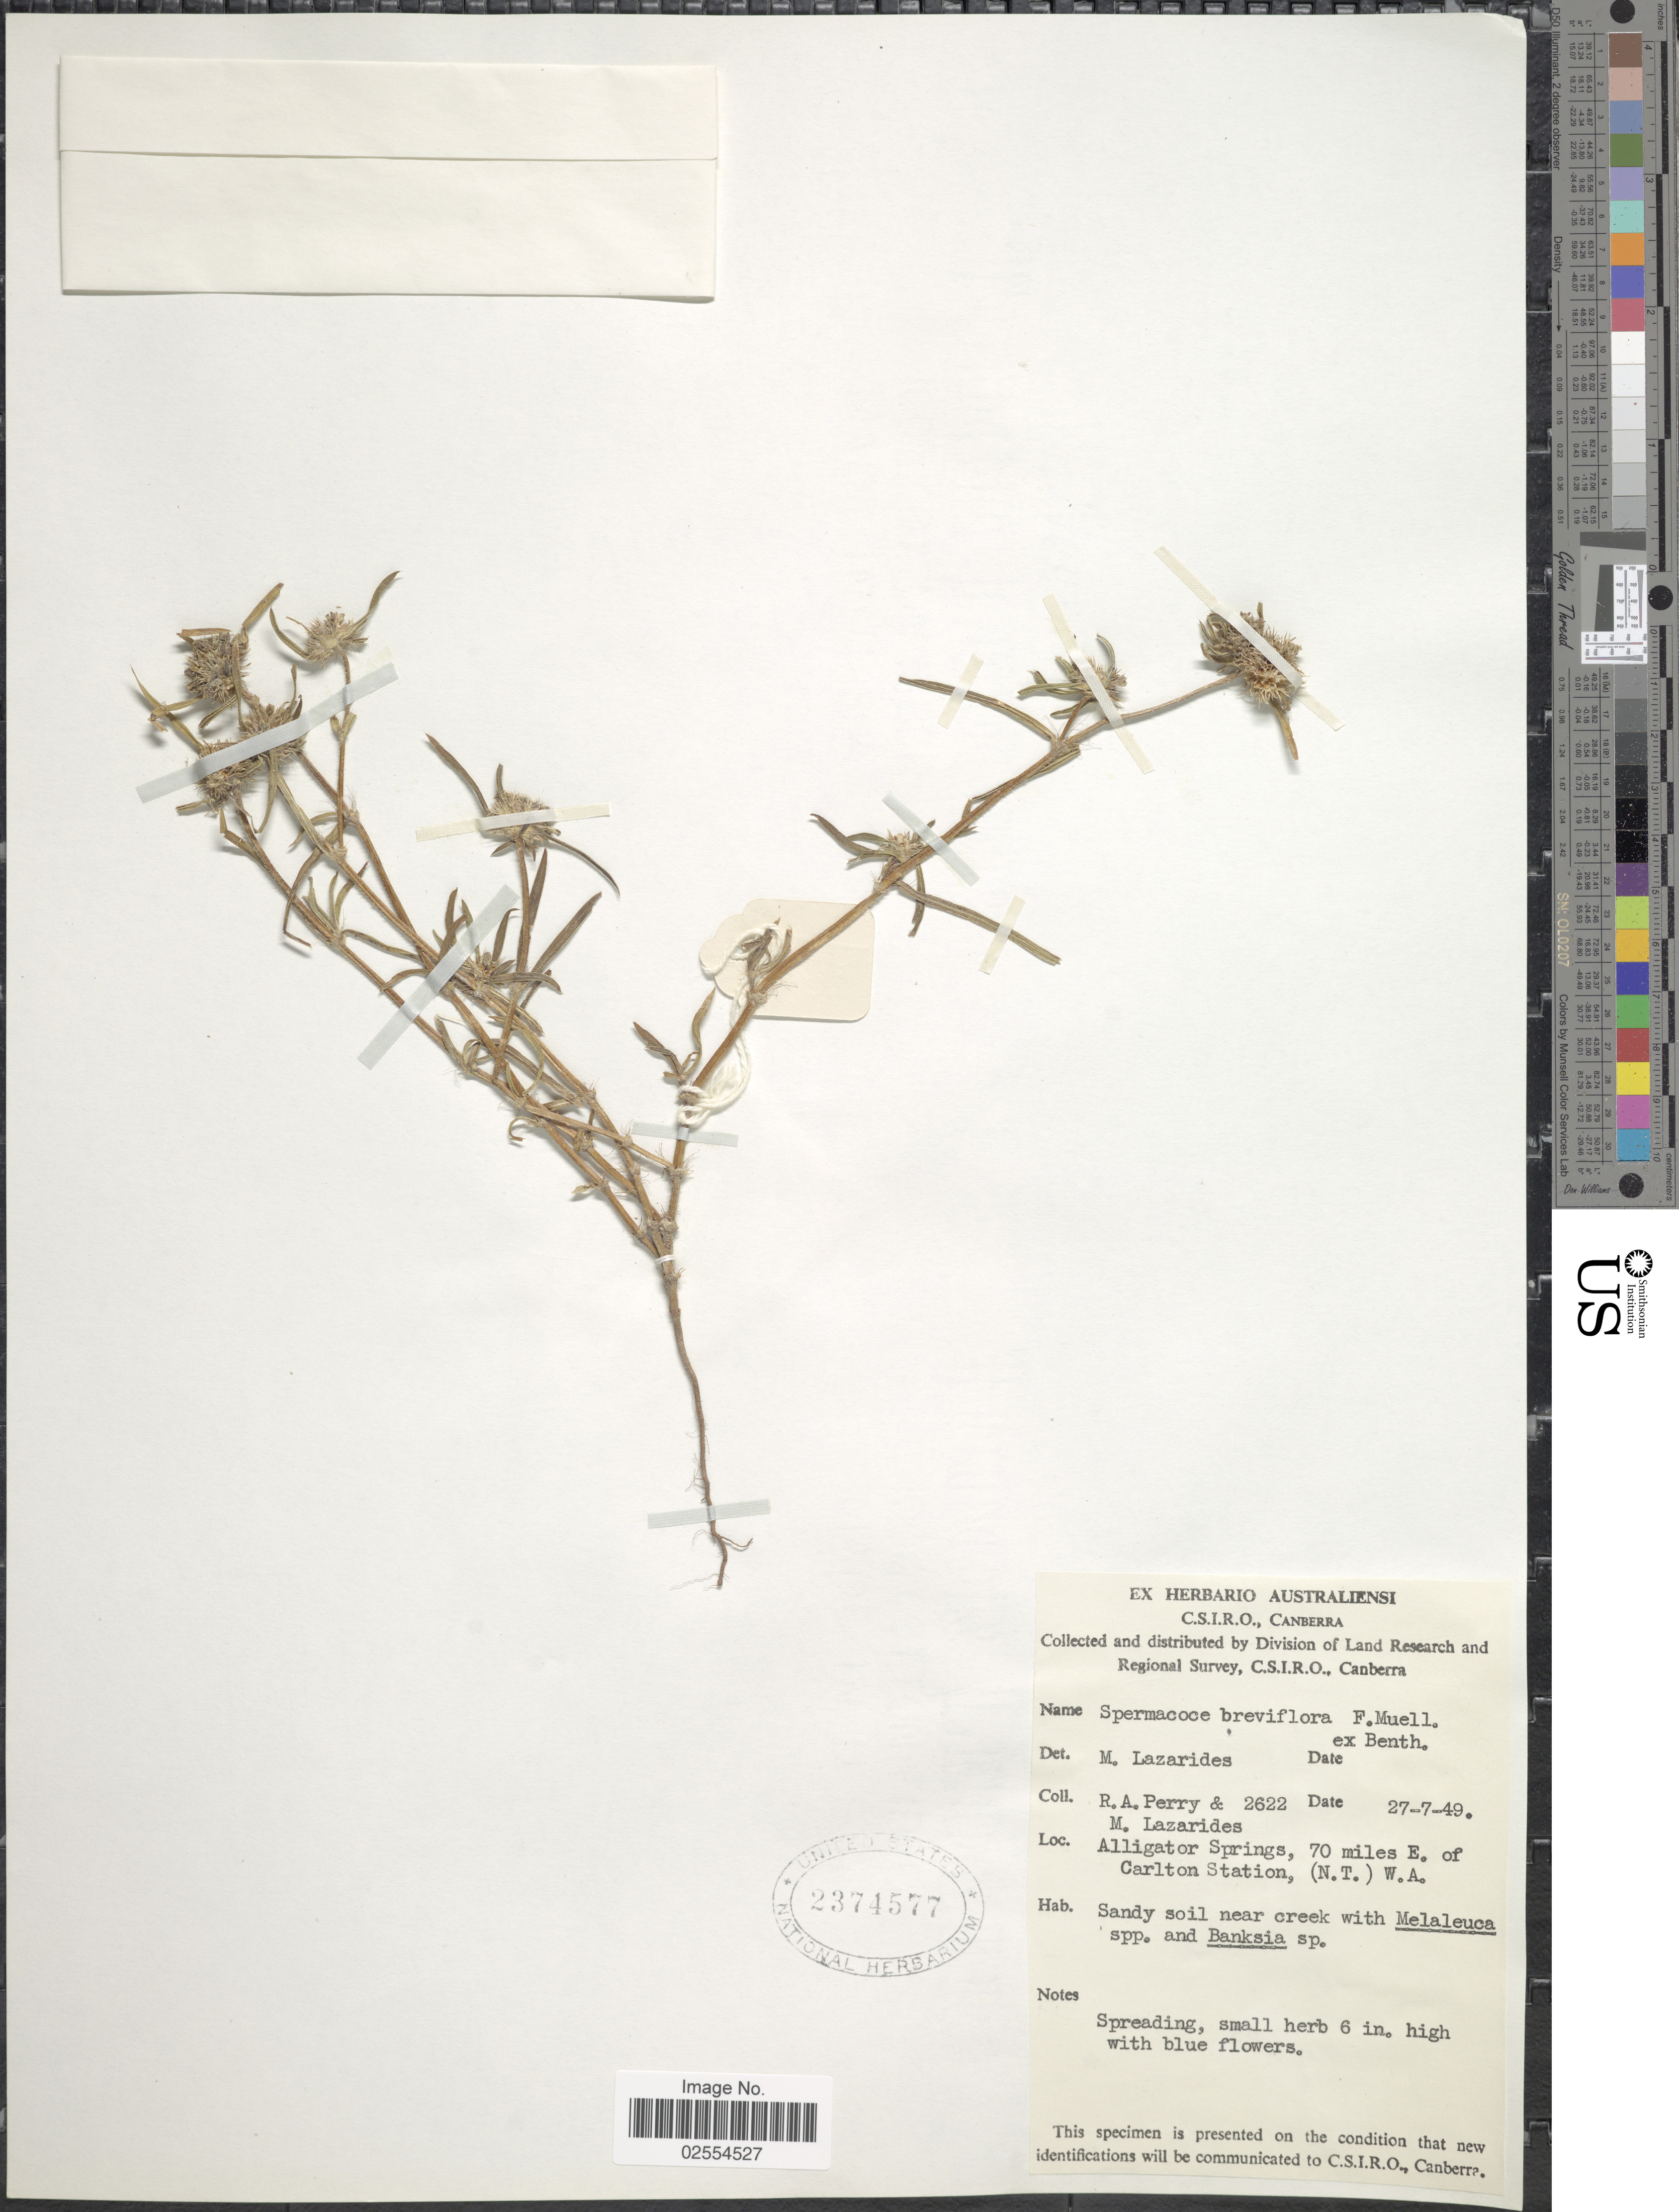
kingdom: Plantae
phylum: Tracheophyta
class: Magnoliopsida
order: Gentianales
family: Rubiaceae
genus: Spermacoce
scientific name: Spermacoce breviflora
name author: F. Muell. ex Benth.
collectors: Perry, R. A. & M. Lazarides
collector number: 2622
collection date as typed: Transcribed d/m/y: 27/7/49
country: Australia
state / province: Western Australia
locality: Alligator Springs, 70 miles E. of Carlton Station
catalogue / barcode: US 2374577